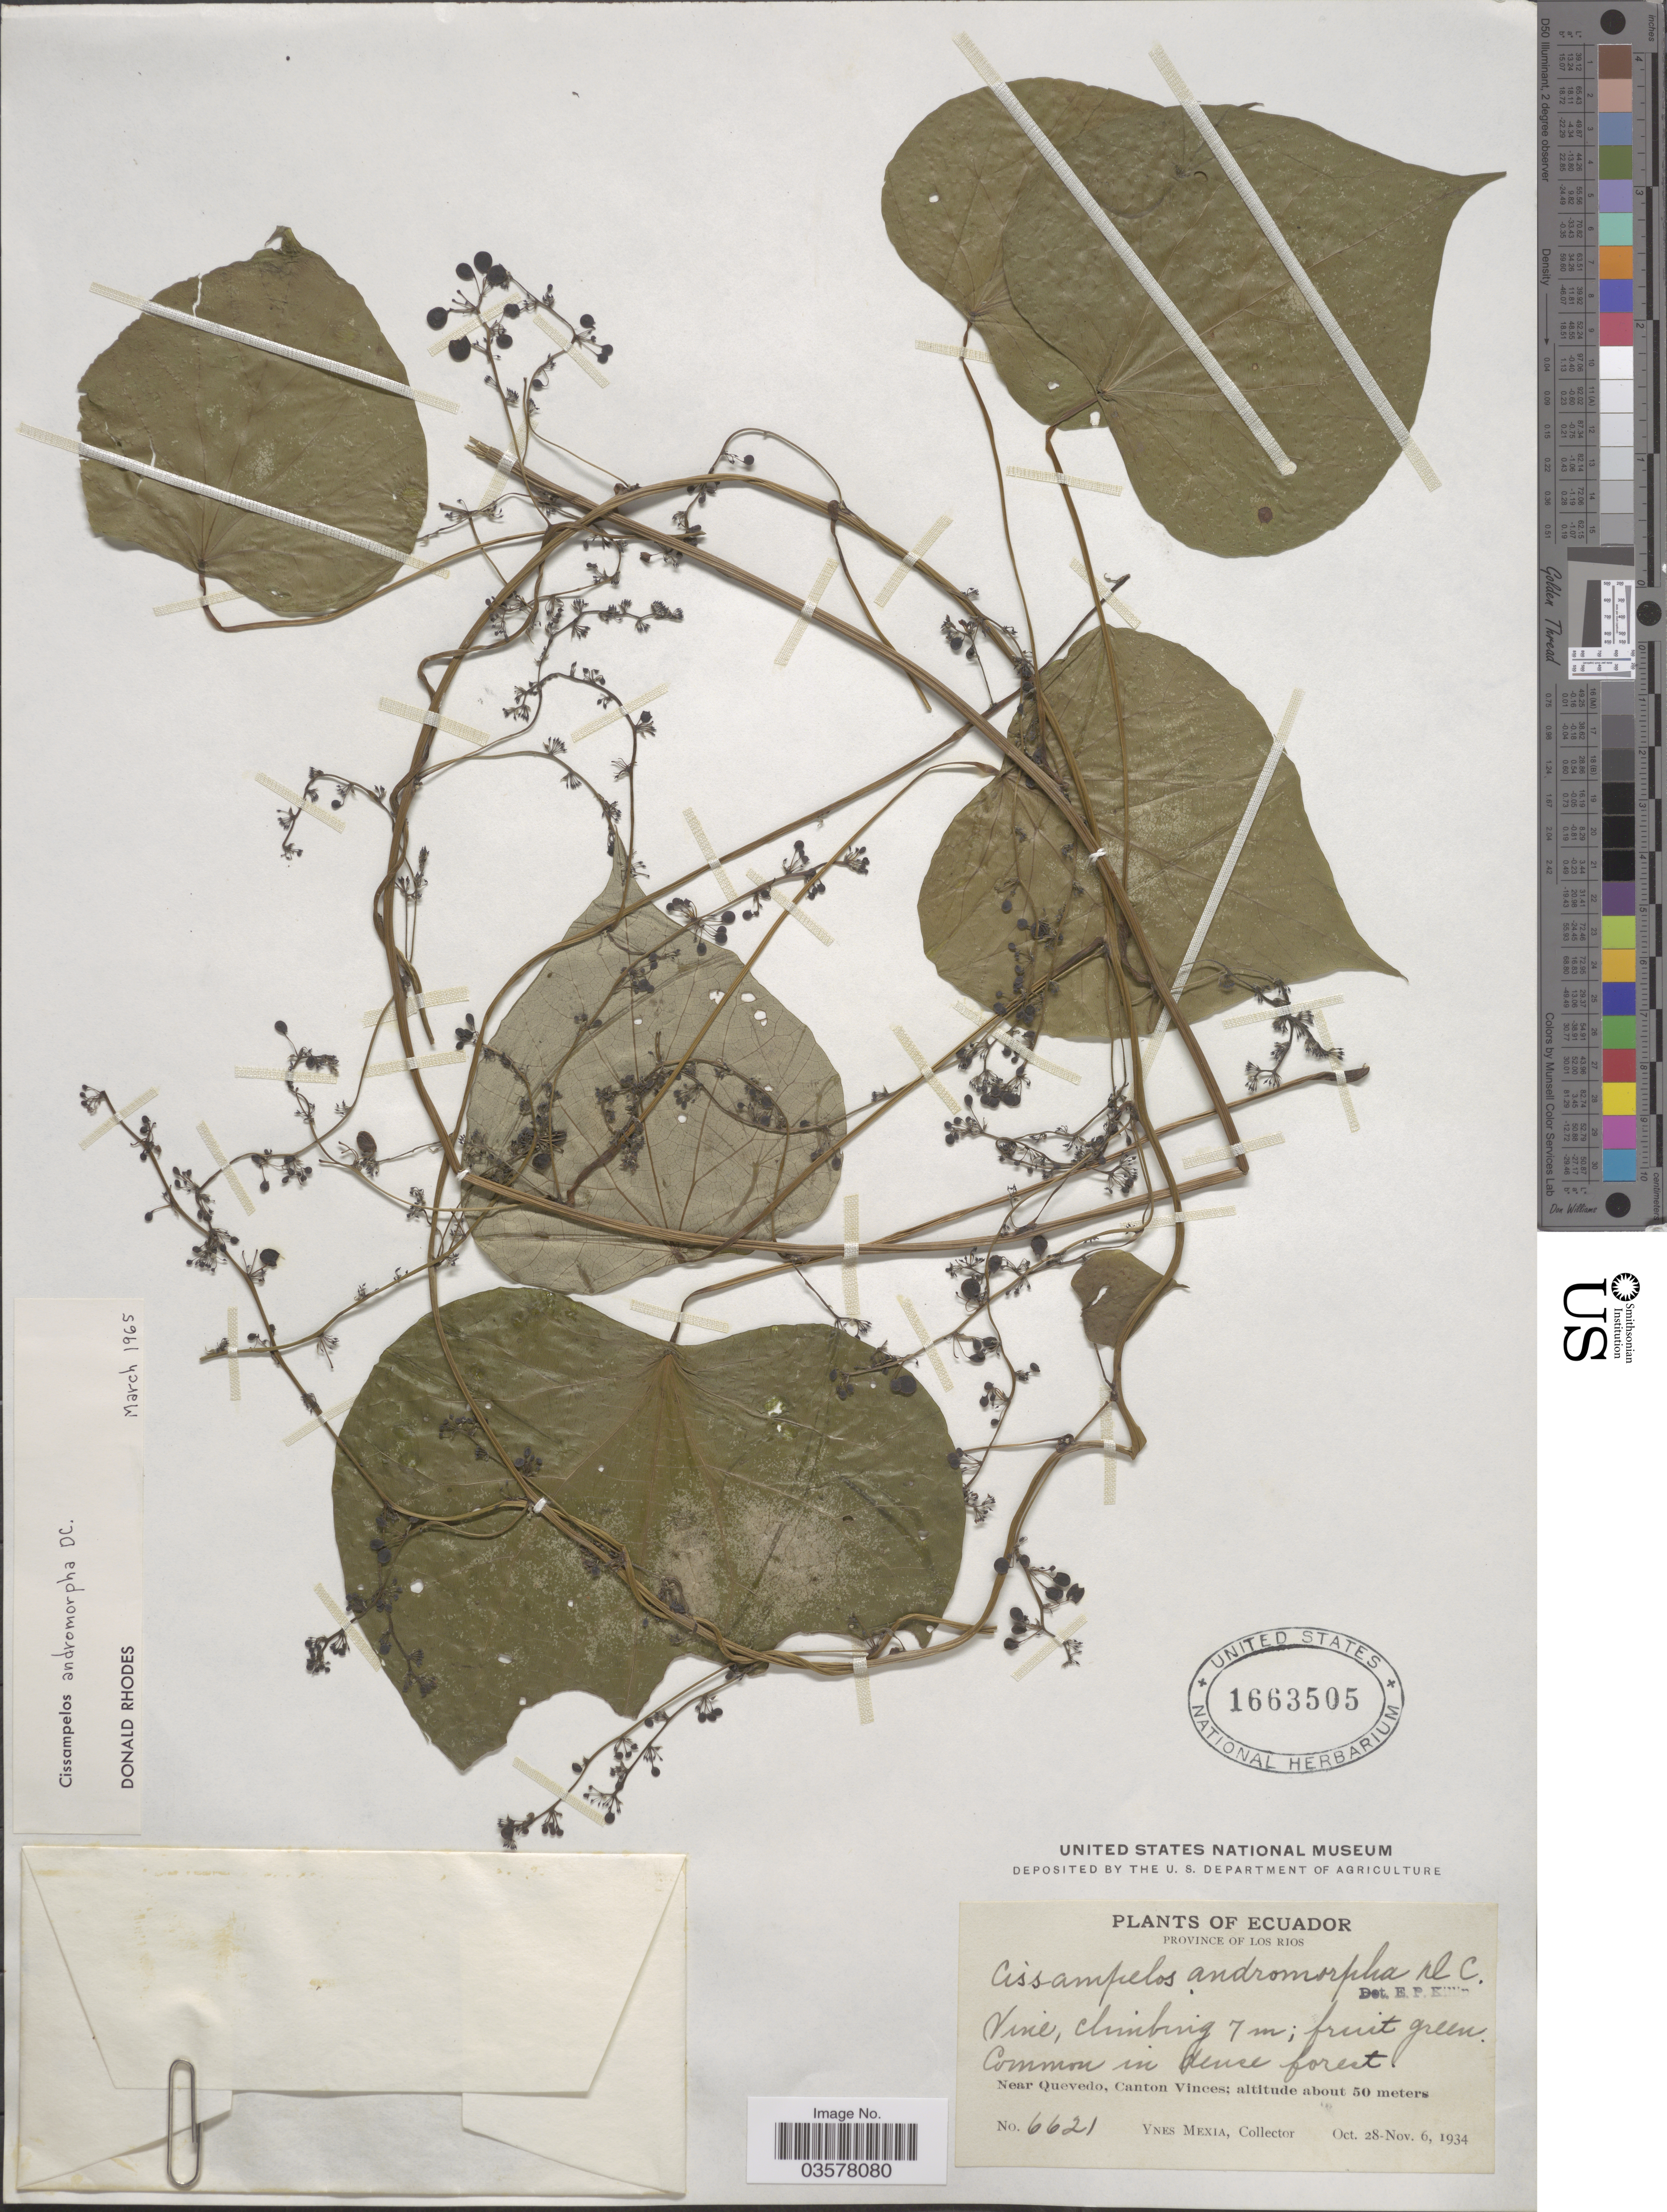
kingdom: Plantae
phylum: Tracheophyta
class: Magnoliopsida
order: Ranunculales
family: Menispermaceae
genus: Cissampelos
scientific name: Cissampelos andromorpha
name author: DC.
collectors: Y. Mexia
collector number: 6621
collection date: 1934-10-28/1934-11-06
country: Ecuador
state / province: Los Ríos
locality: Near Quevedo, Canton Vinces.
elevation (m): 50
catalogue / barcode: US 1663505